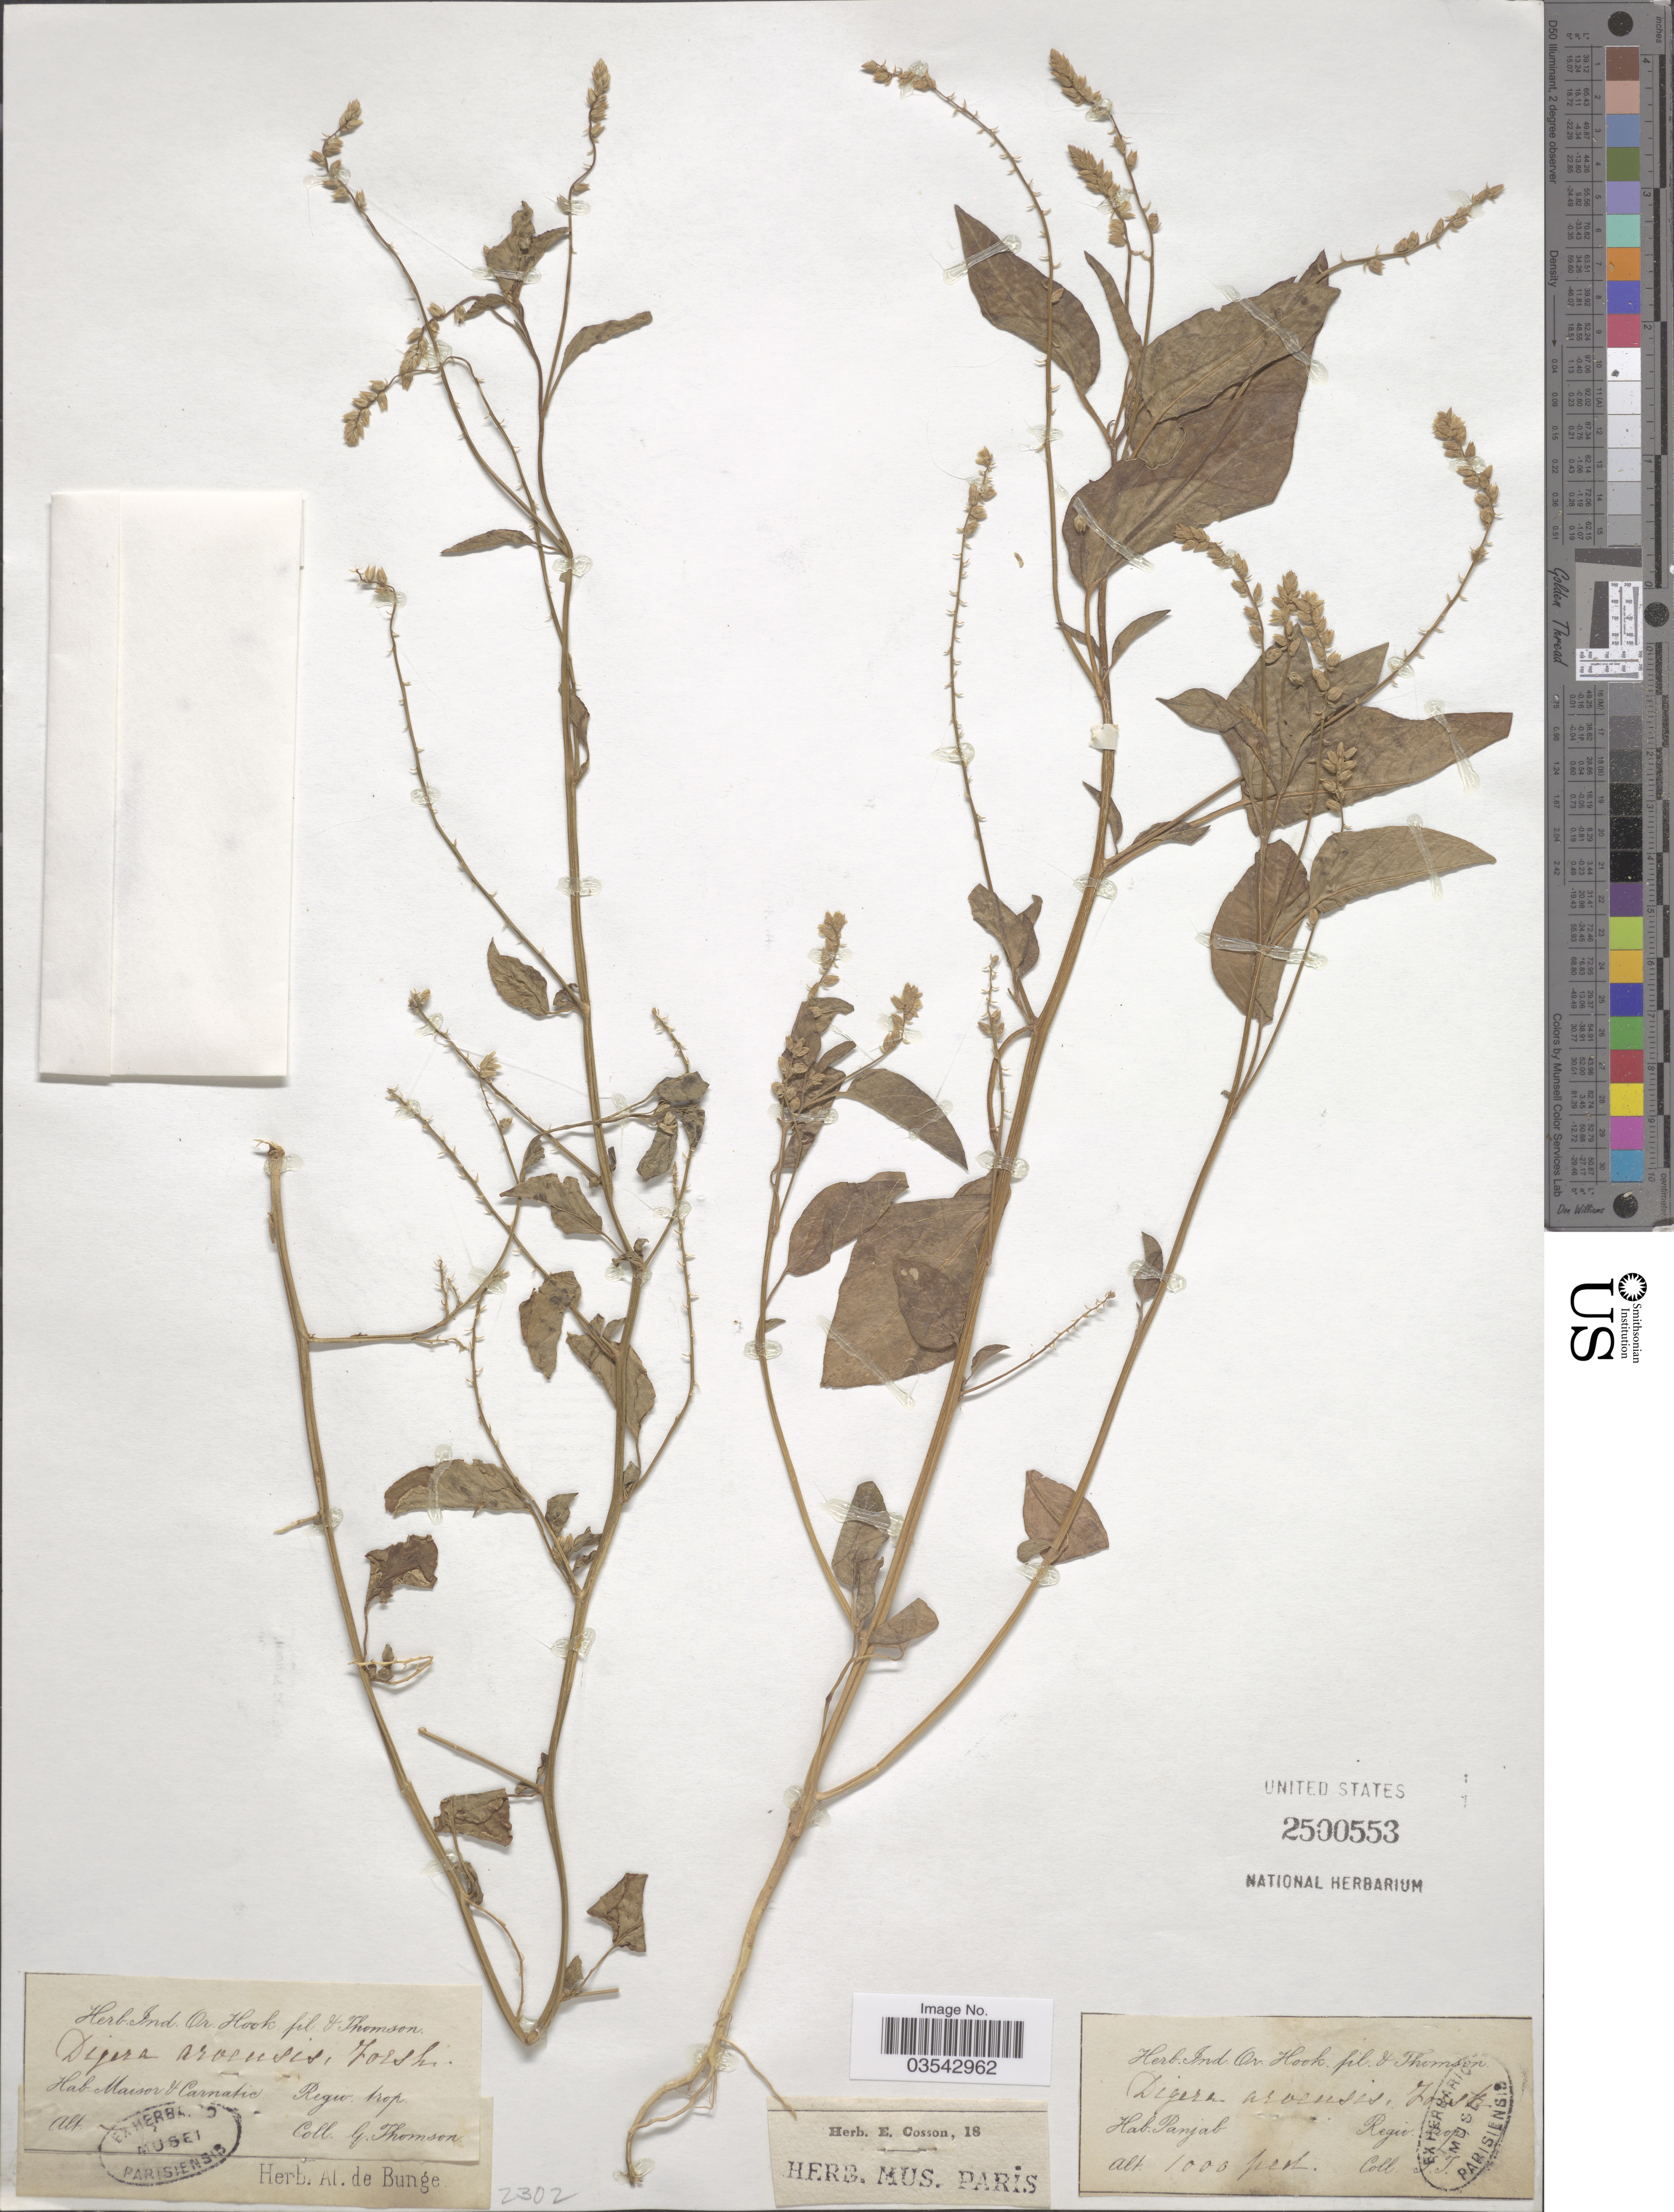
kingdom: Plantae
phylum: Tracheophyta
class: Magnoliopsida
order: Caryophyllales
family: Amaranthaceae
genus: Digera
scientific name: Digera muricata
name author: (L.) Mart.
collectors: G. Thomson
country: India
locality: Maisor & Carnatic. Regio: trop.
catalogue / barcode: US 2500553